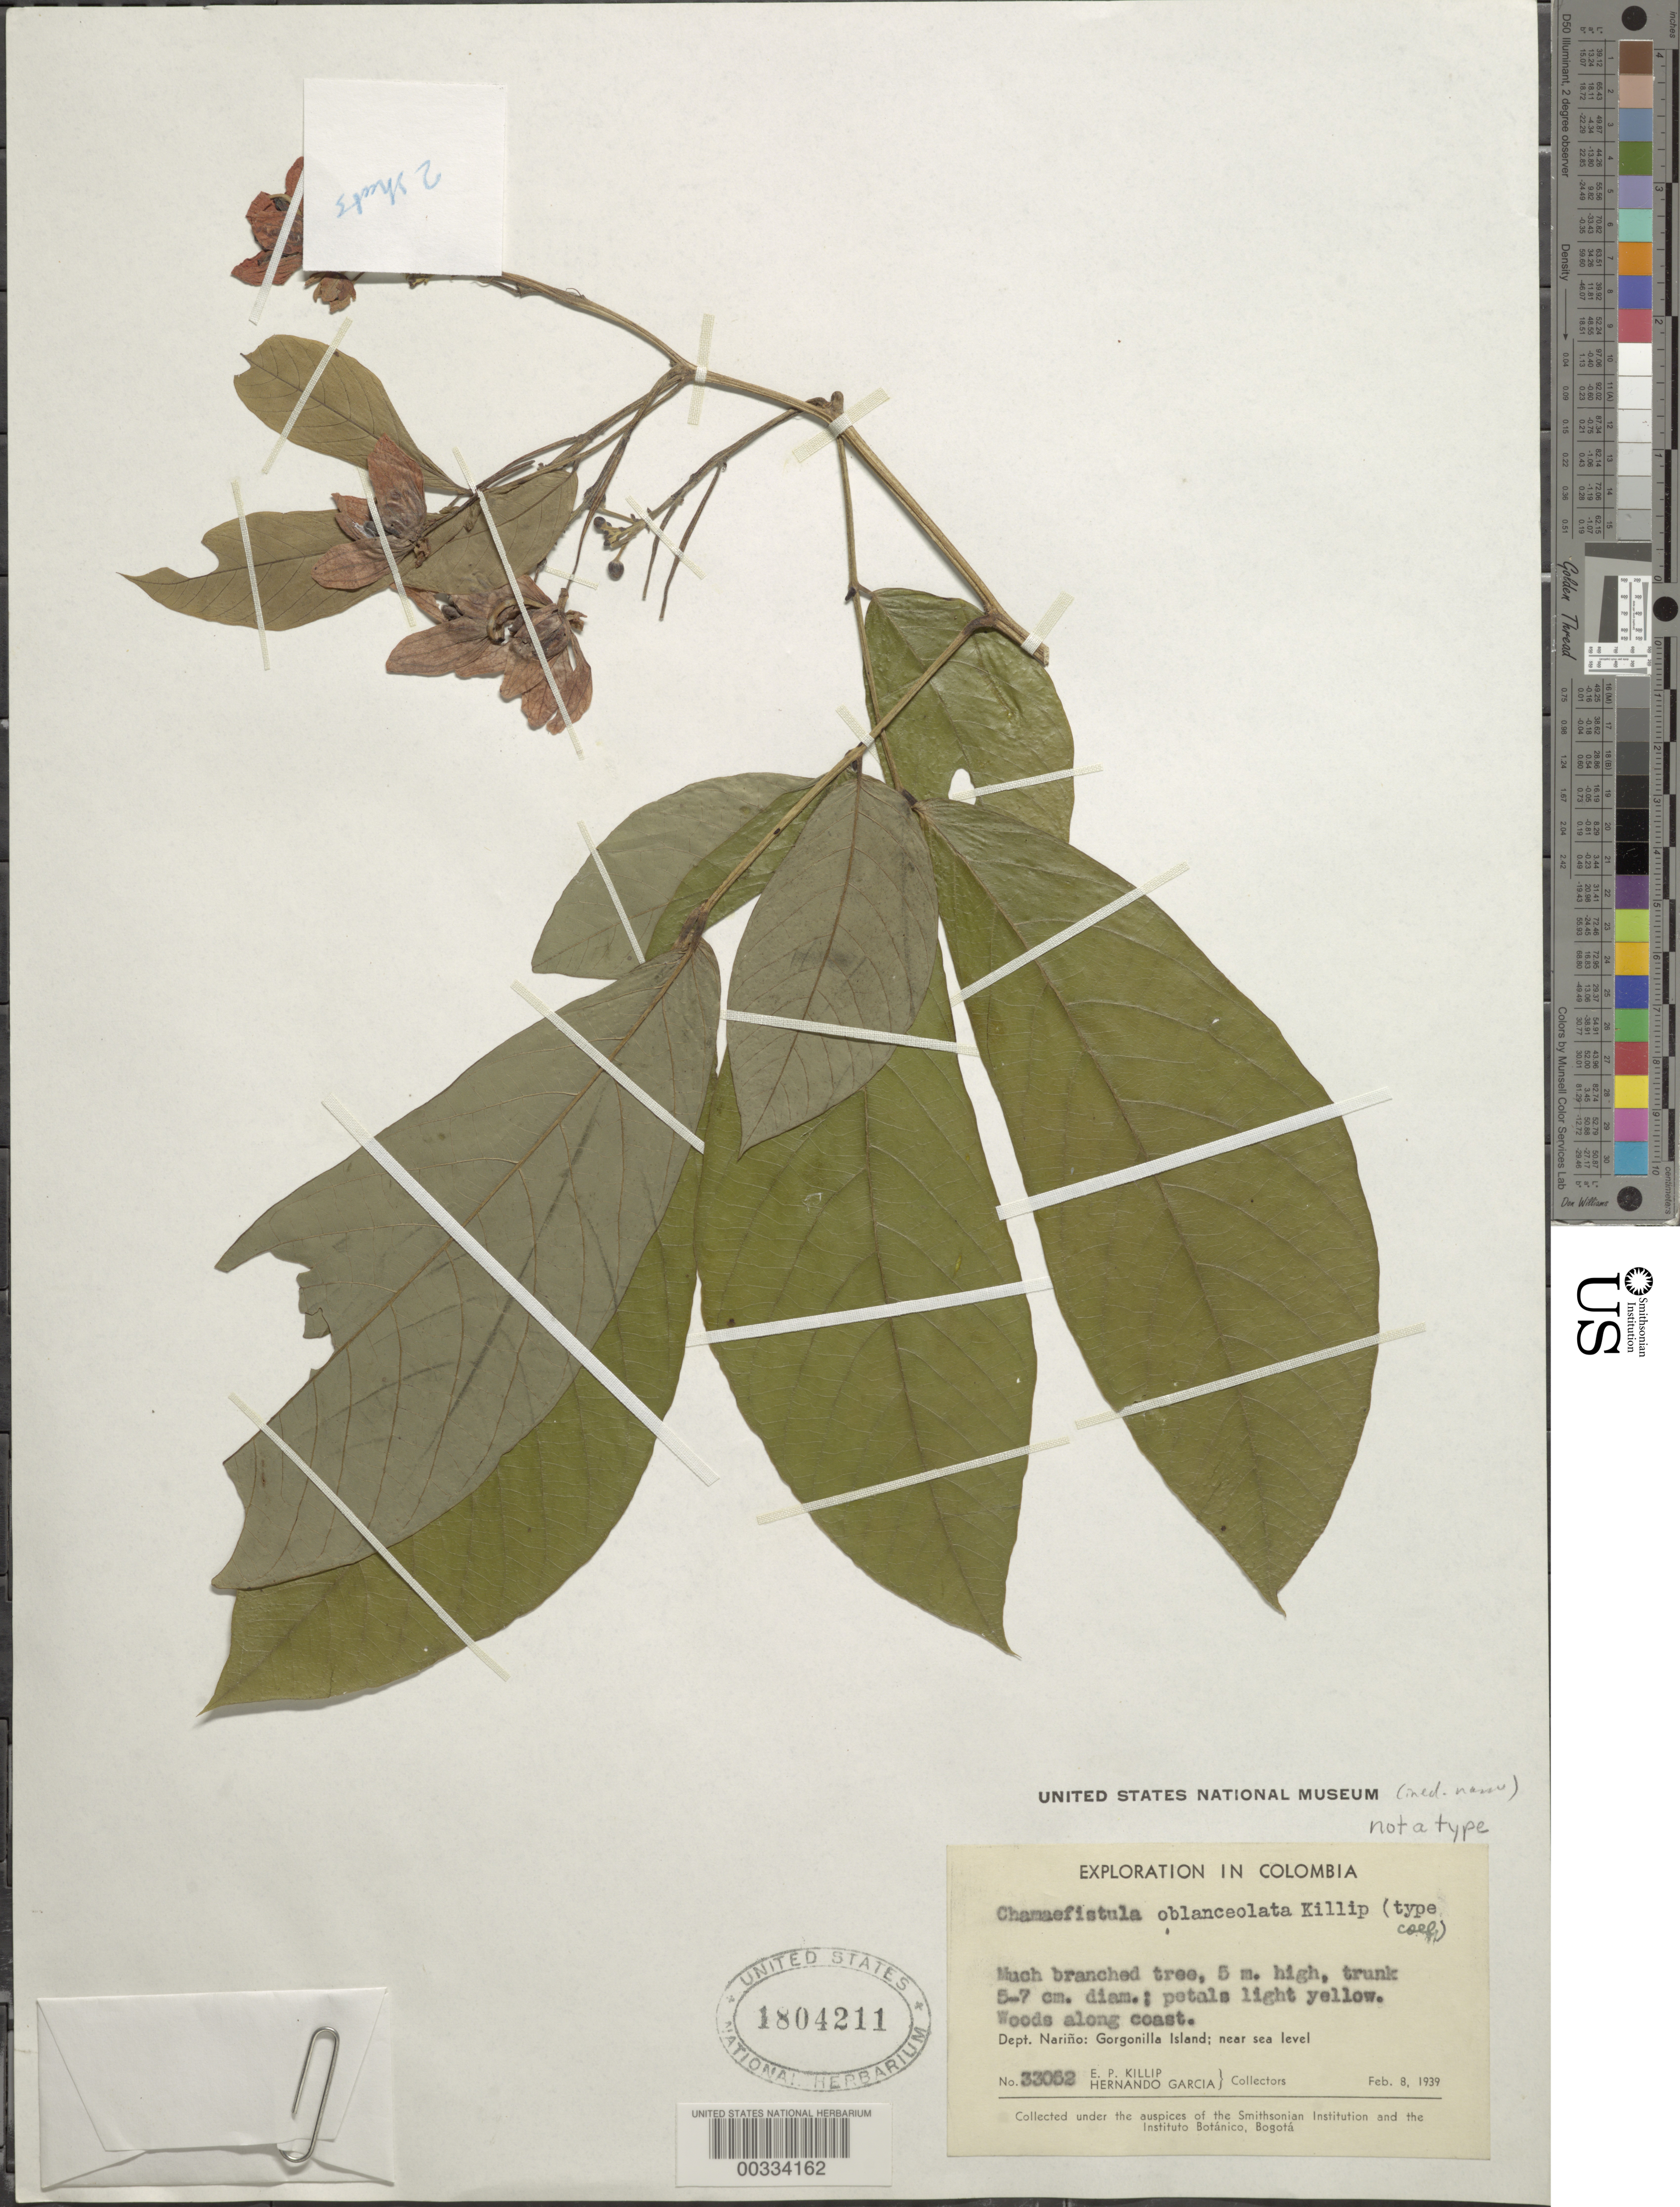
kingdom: Plantae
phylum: Tracheophyta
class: Magnoliopsida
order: Fabales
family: Fabaceae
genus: Senna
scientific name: Senna dariensis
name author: (Britton & Rose) H.S. Irwin & Barneby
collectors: E. P. Killip & H. Garcia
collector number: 33052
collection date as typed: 08 Feb 1939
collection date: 1939-02-08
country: Colombia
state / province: Nariño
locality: Gorgona I.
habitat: Woods along coast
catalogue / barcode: US 1804211